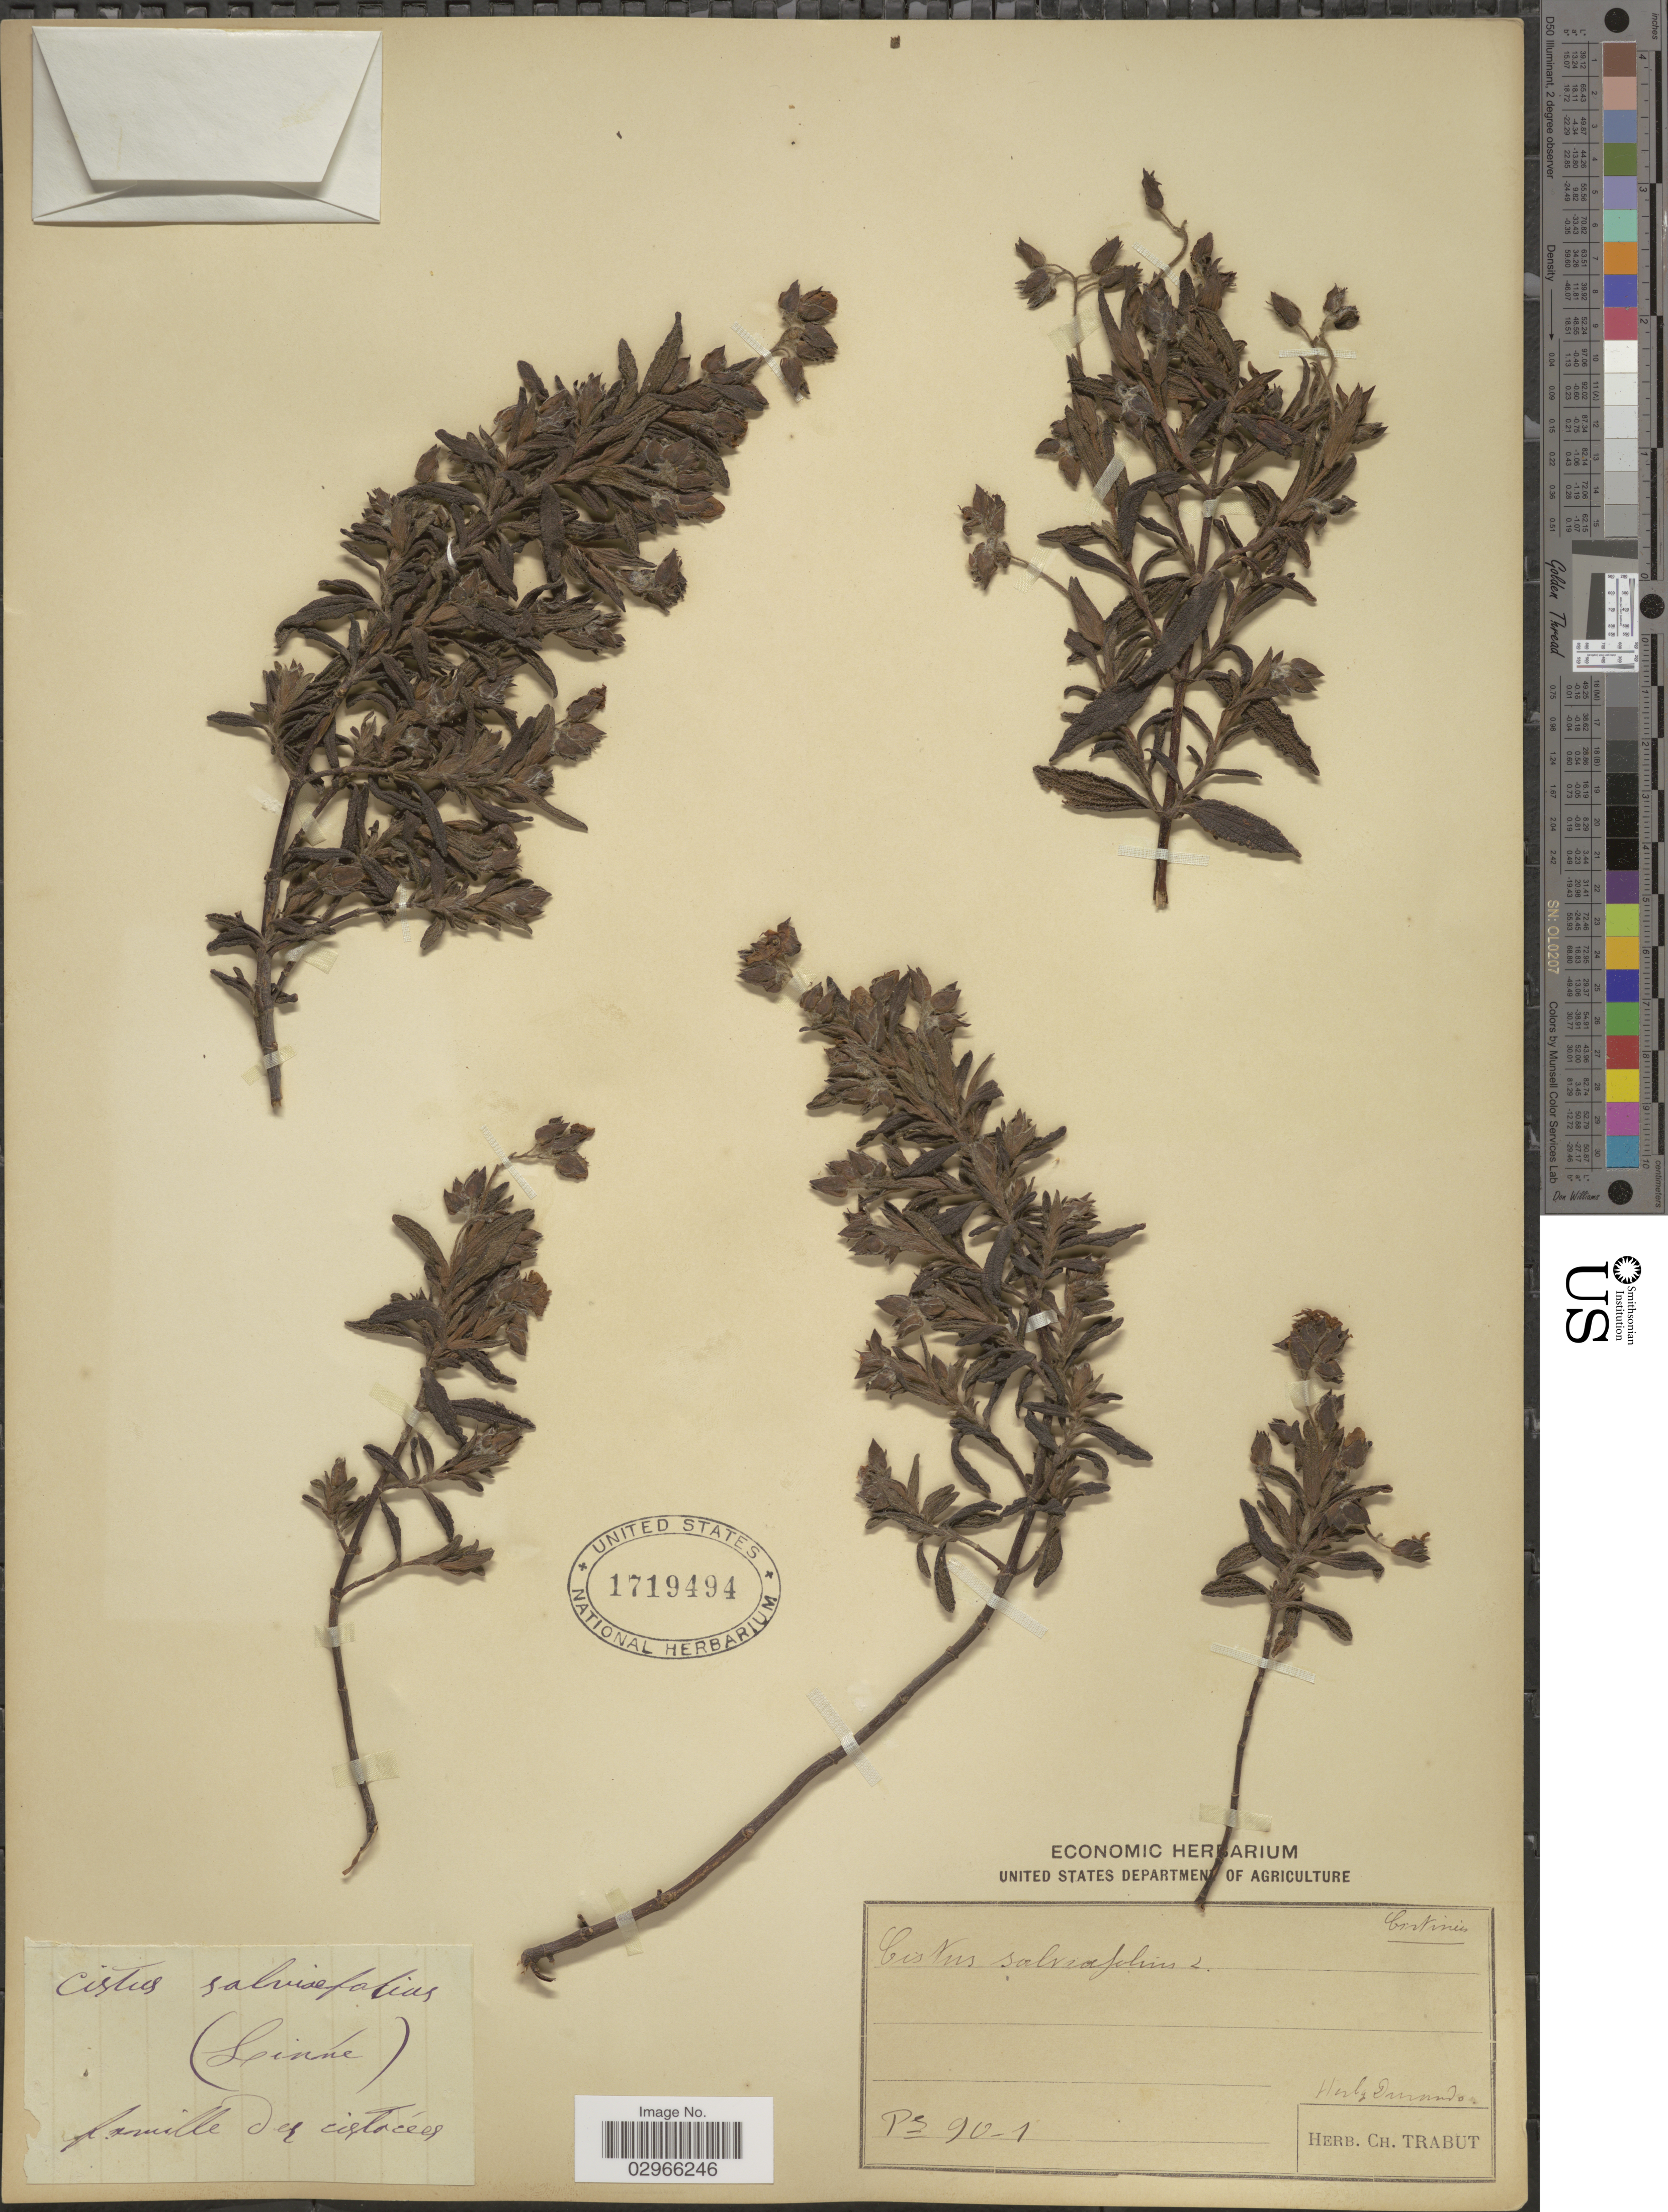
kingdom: Plantae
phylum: Tracheophyta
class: Magnoliopsida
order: Malvales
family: Cistaceae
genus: Cistus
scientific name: Cistus salviifolius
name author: L.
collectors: Ex herb. Ch. Trabut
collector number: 90-1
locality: (Linné). [unsure placement]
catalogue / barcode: US 1719494